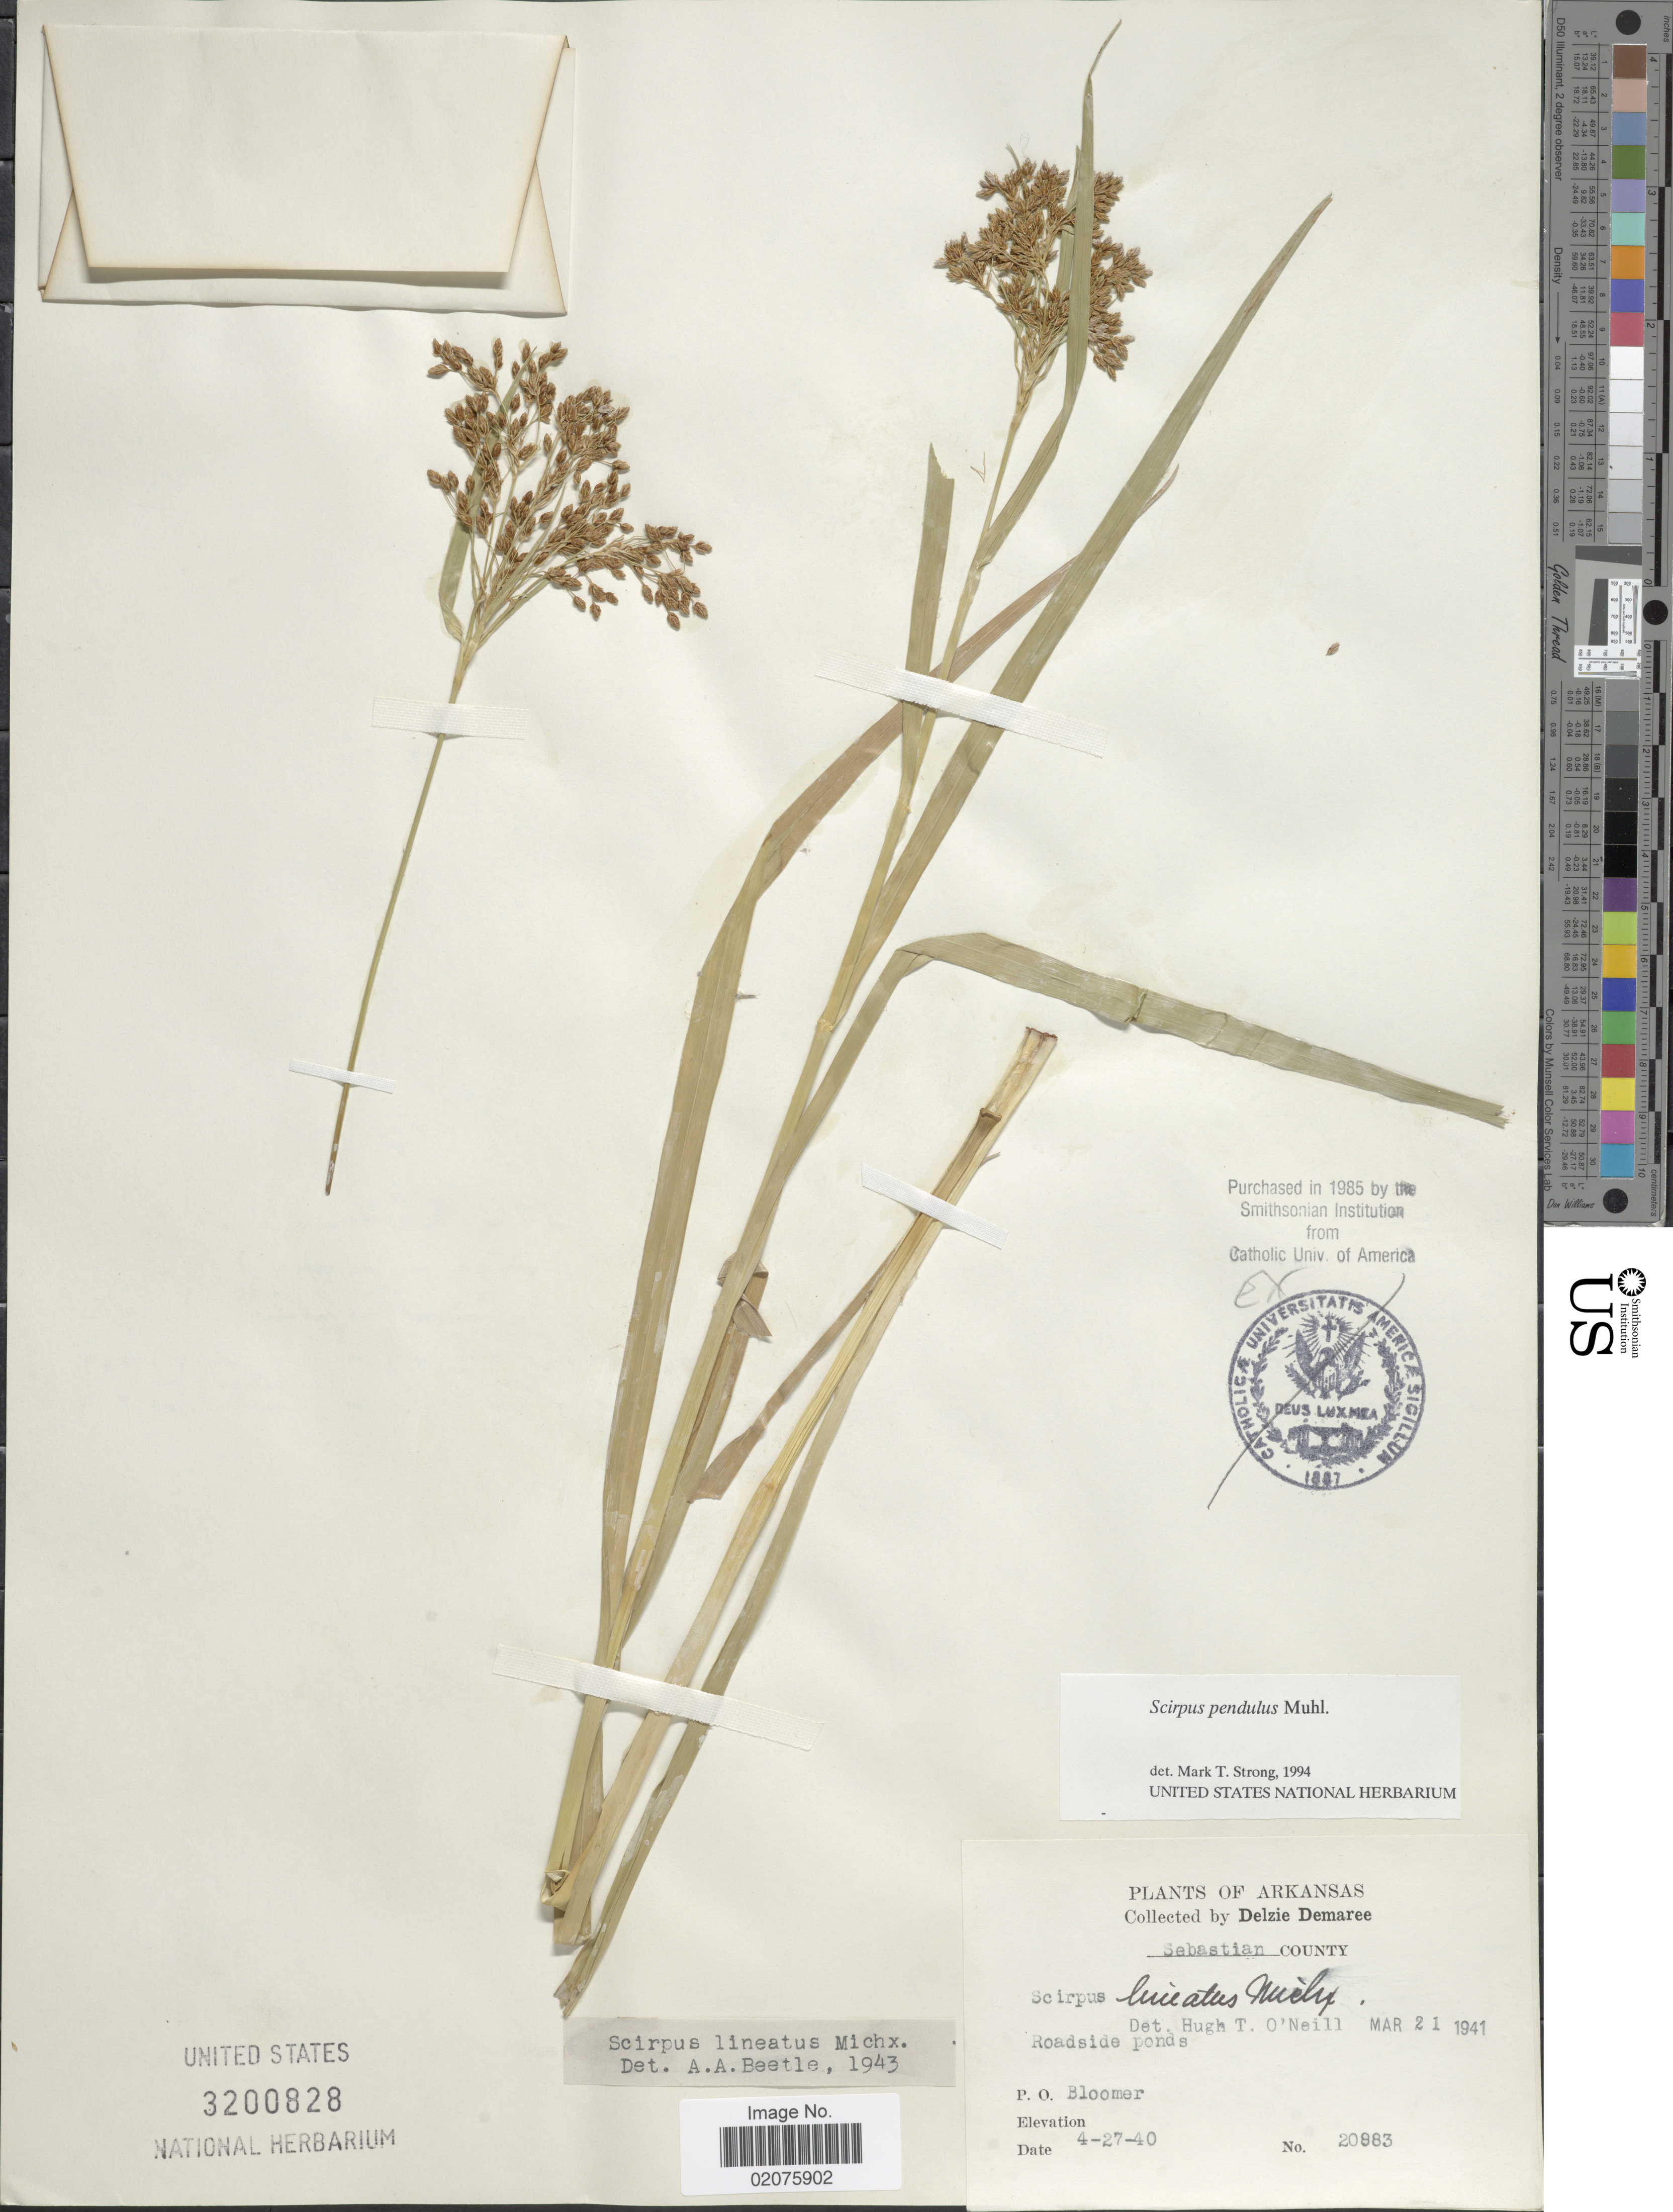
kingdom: Plantae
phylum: Tracheophyta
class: Liliopsida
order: Poales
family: Cyperaceae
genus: Scirpus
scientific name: Scirpus pendulus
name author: Muhl.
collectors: D. Demaree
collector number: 20883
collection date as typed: Transcribed d/m/y: 27/4/40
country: United States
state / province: Arkansas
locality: Sebastian County. Roadside ponds. P. O. Bloomer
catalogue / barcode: US 3200828